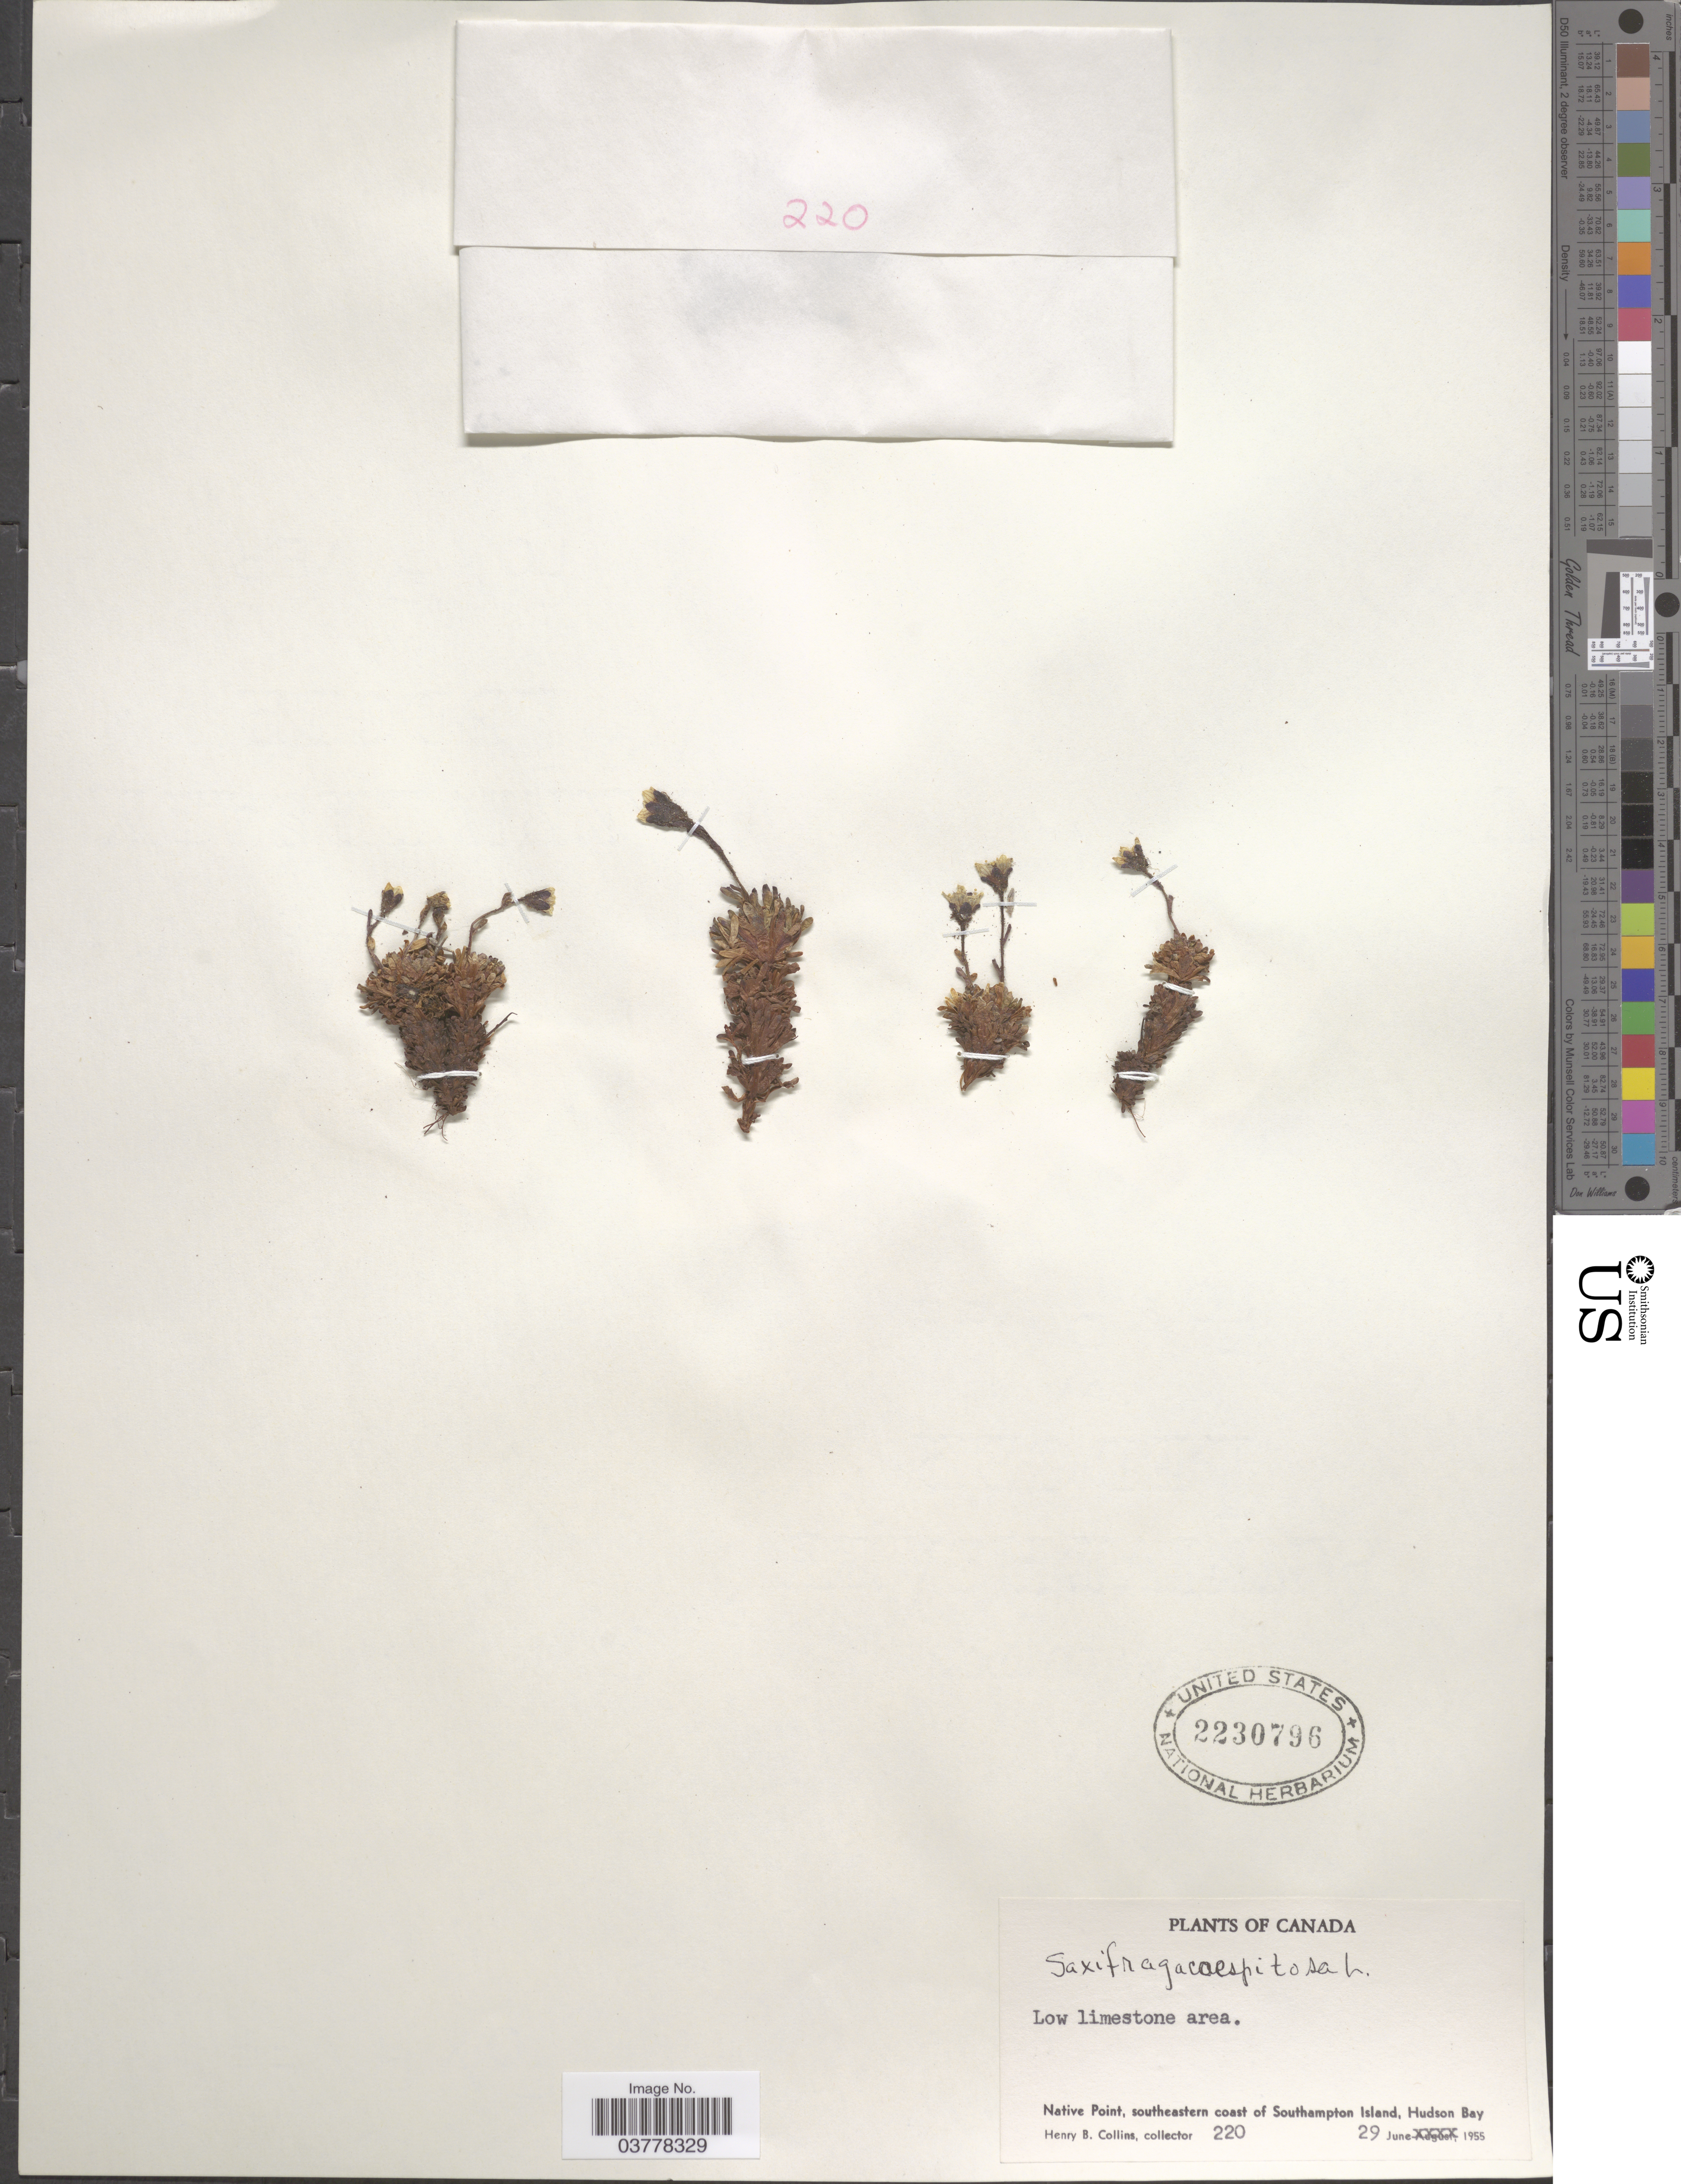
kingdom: Plantae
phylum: Tracheophyta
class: Magnoliopsida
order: Saxifragales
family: Saxifragaceae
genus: Saxifraga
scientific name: Saxifraga caespitosa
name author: L.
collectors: H. Collins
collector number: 220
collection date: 1955-06-29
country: Canada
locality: Native Point, southeastern coast of Southampton Island, Hudson Bay.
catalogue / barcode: US 2230796